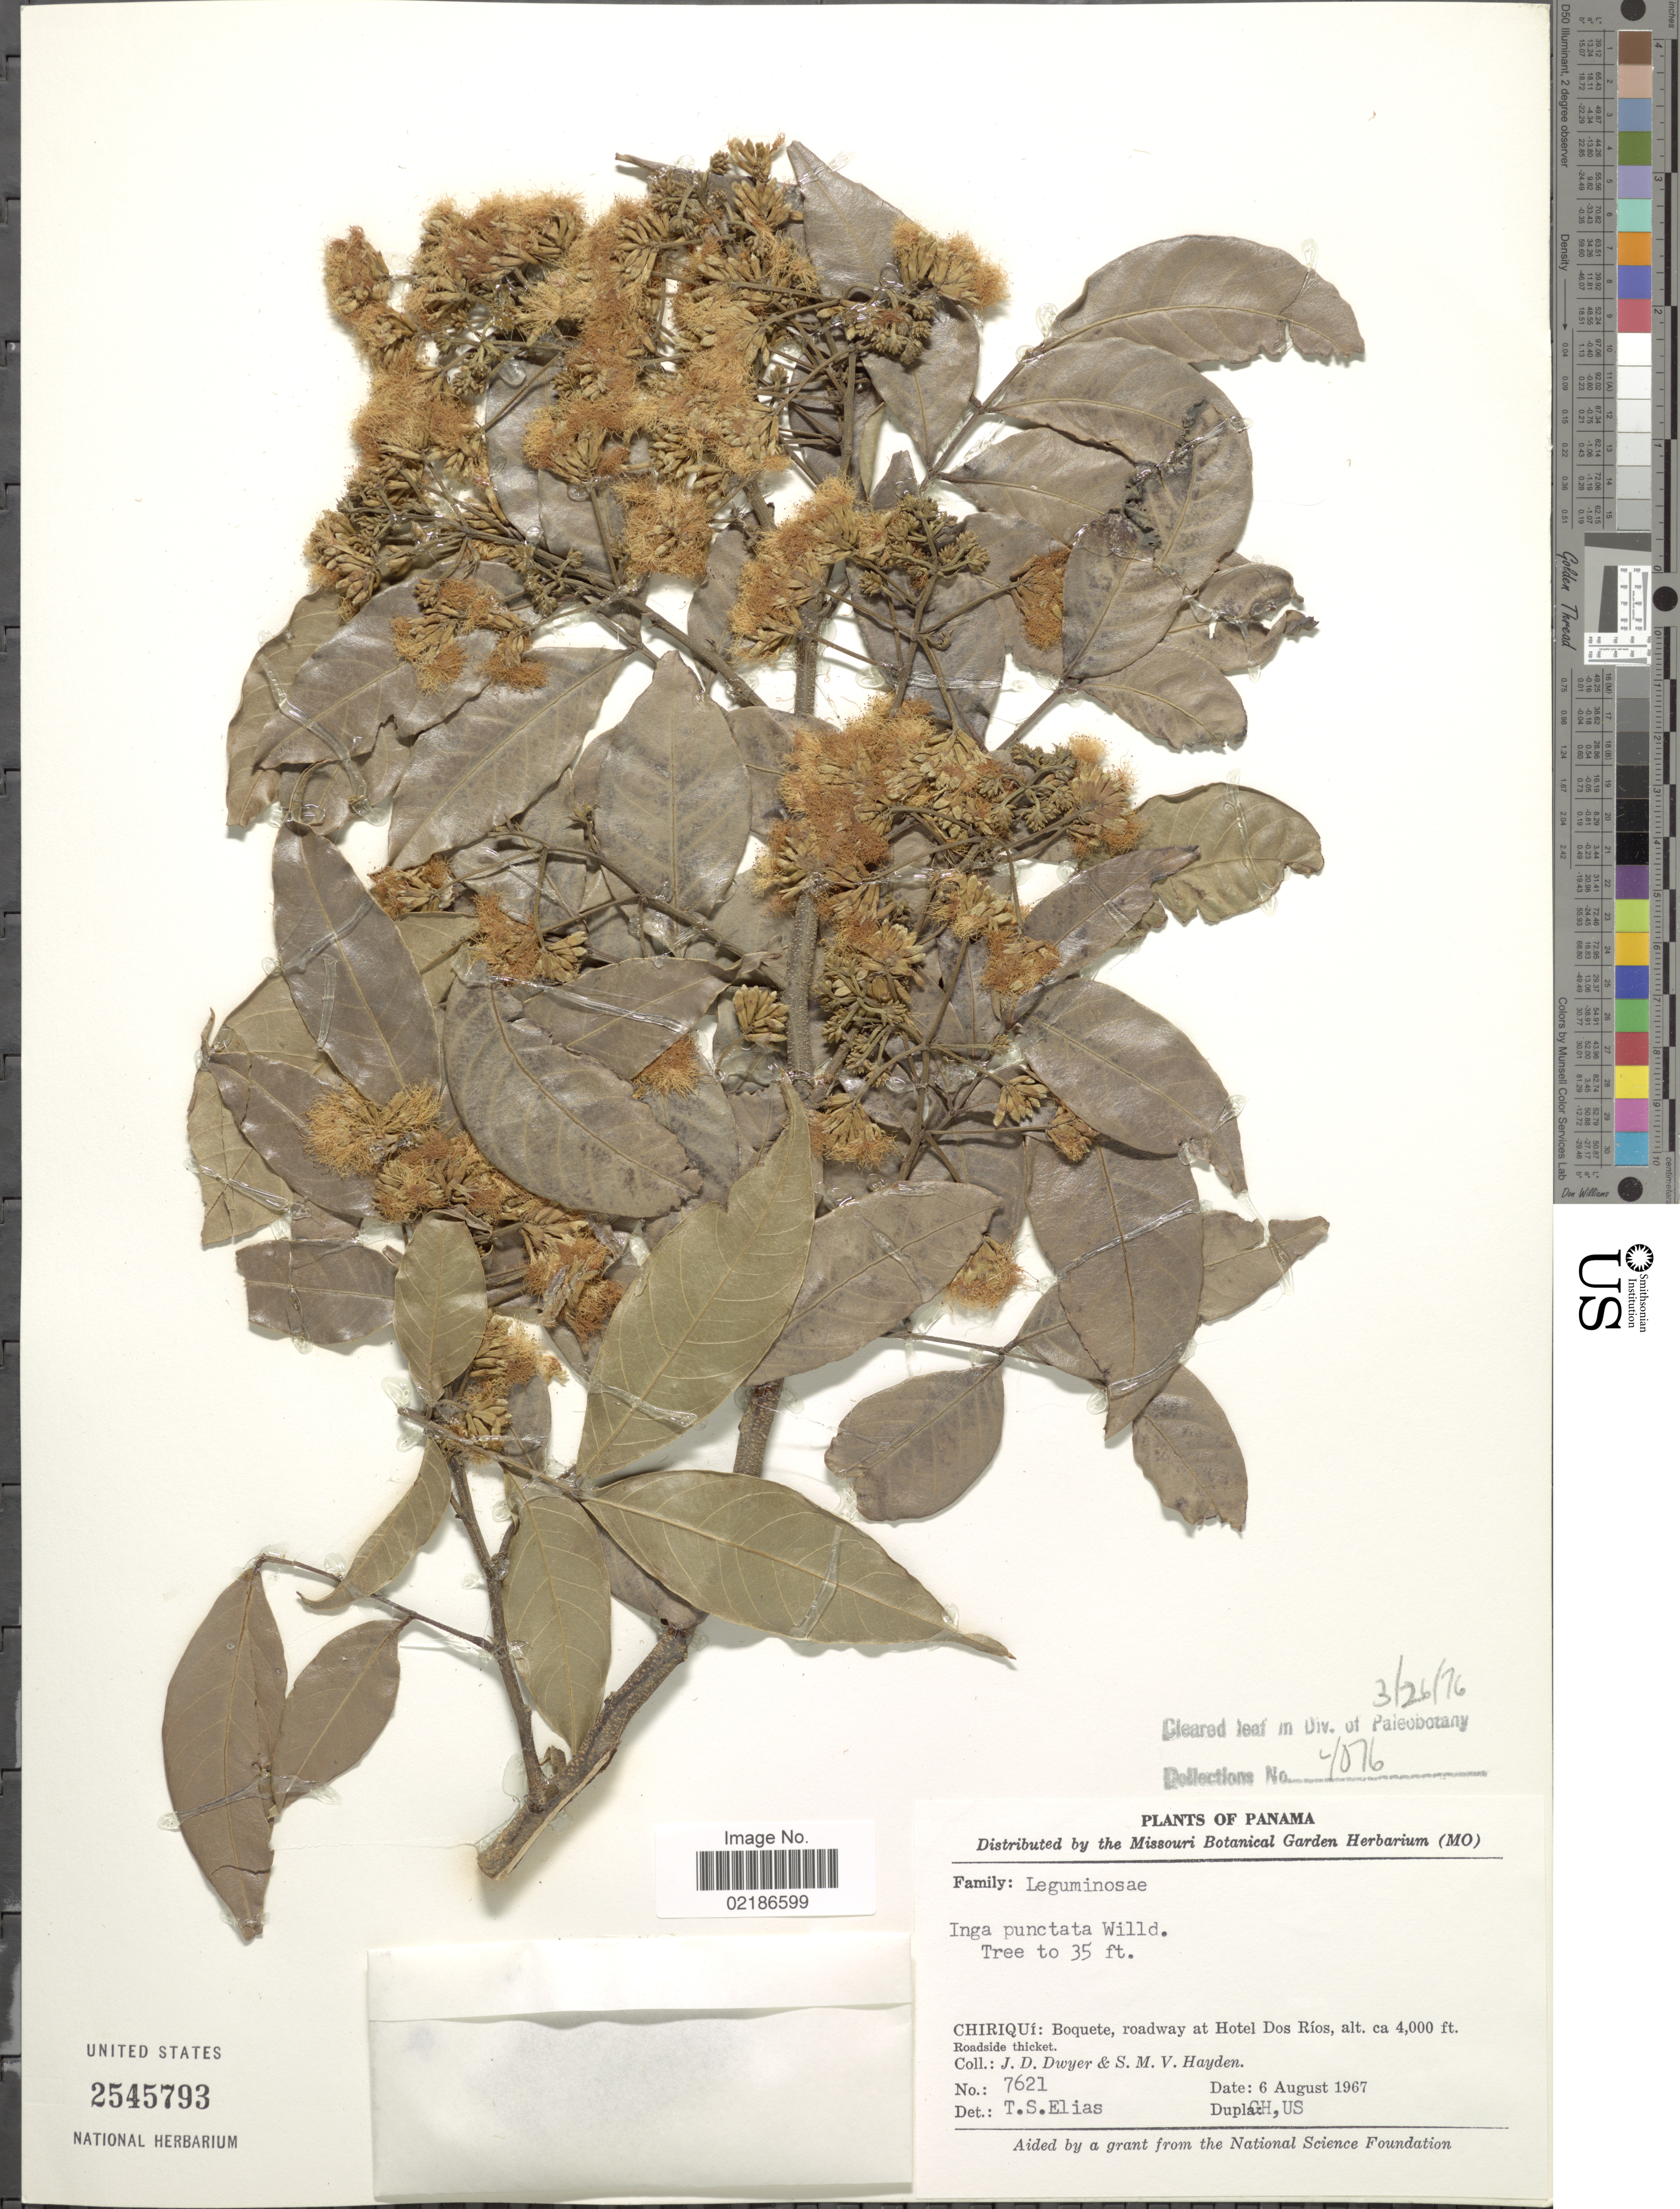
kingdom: Plantae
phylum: Tracheophyta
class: Magnoliopsida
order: Fabales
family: Fabaceae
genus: Inga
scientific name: Inga punctata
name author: Willd.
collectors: J. D. Dwyer & S. M. Hayden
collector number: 7621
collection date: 1967-08-06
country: Panama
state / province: Chiriqui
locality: Boquete, roadway at Hotel Dos Rios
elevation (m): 1219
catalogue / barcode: US 2545793